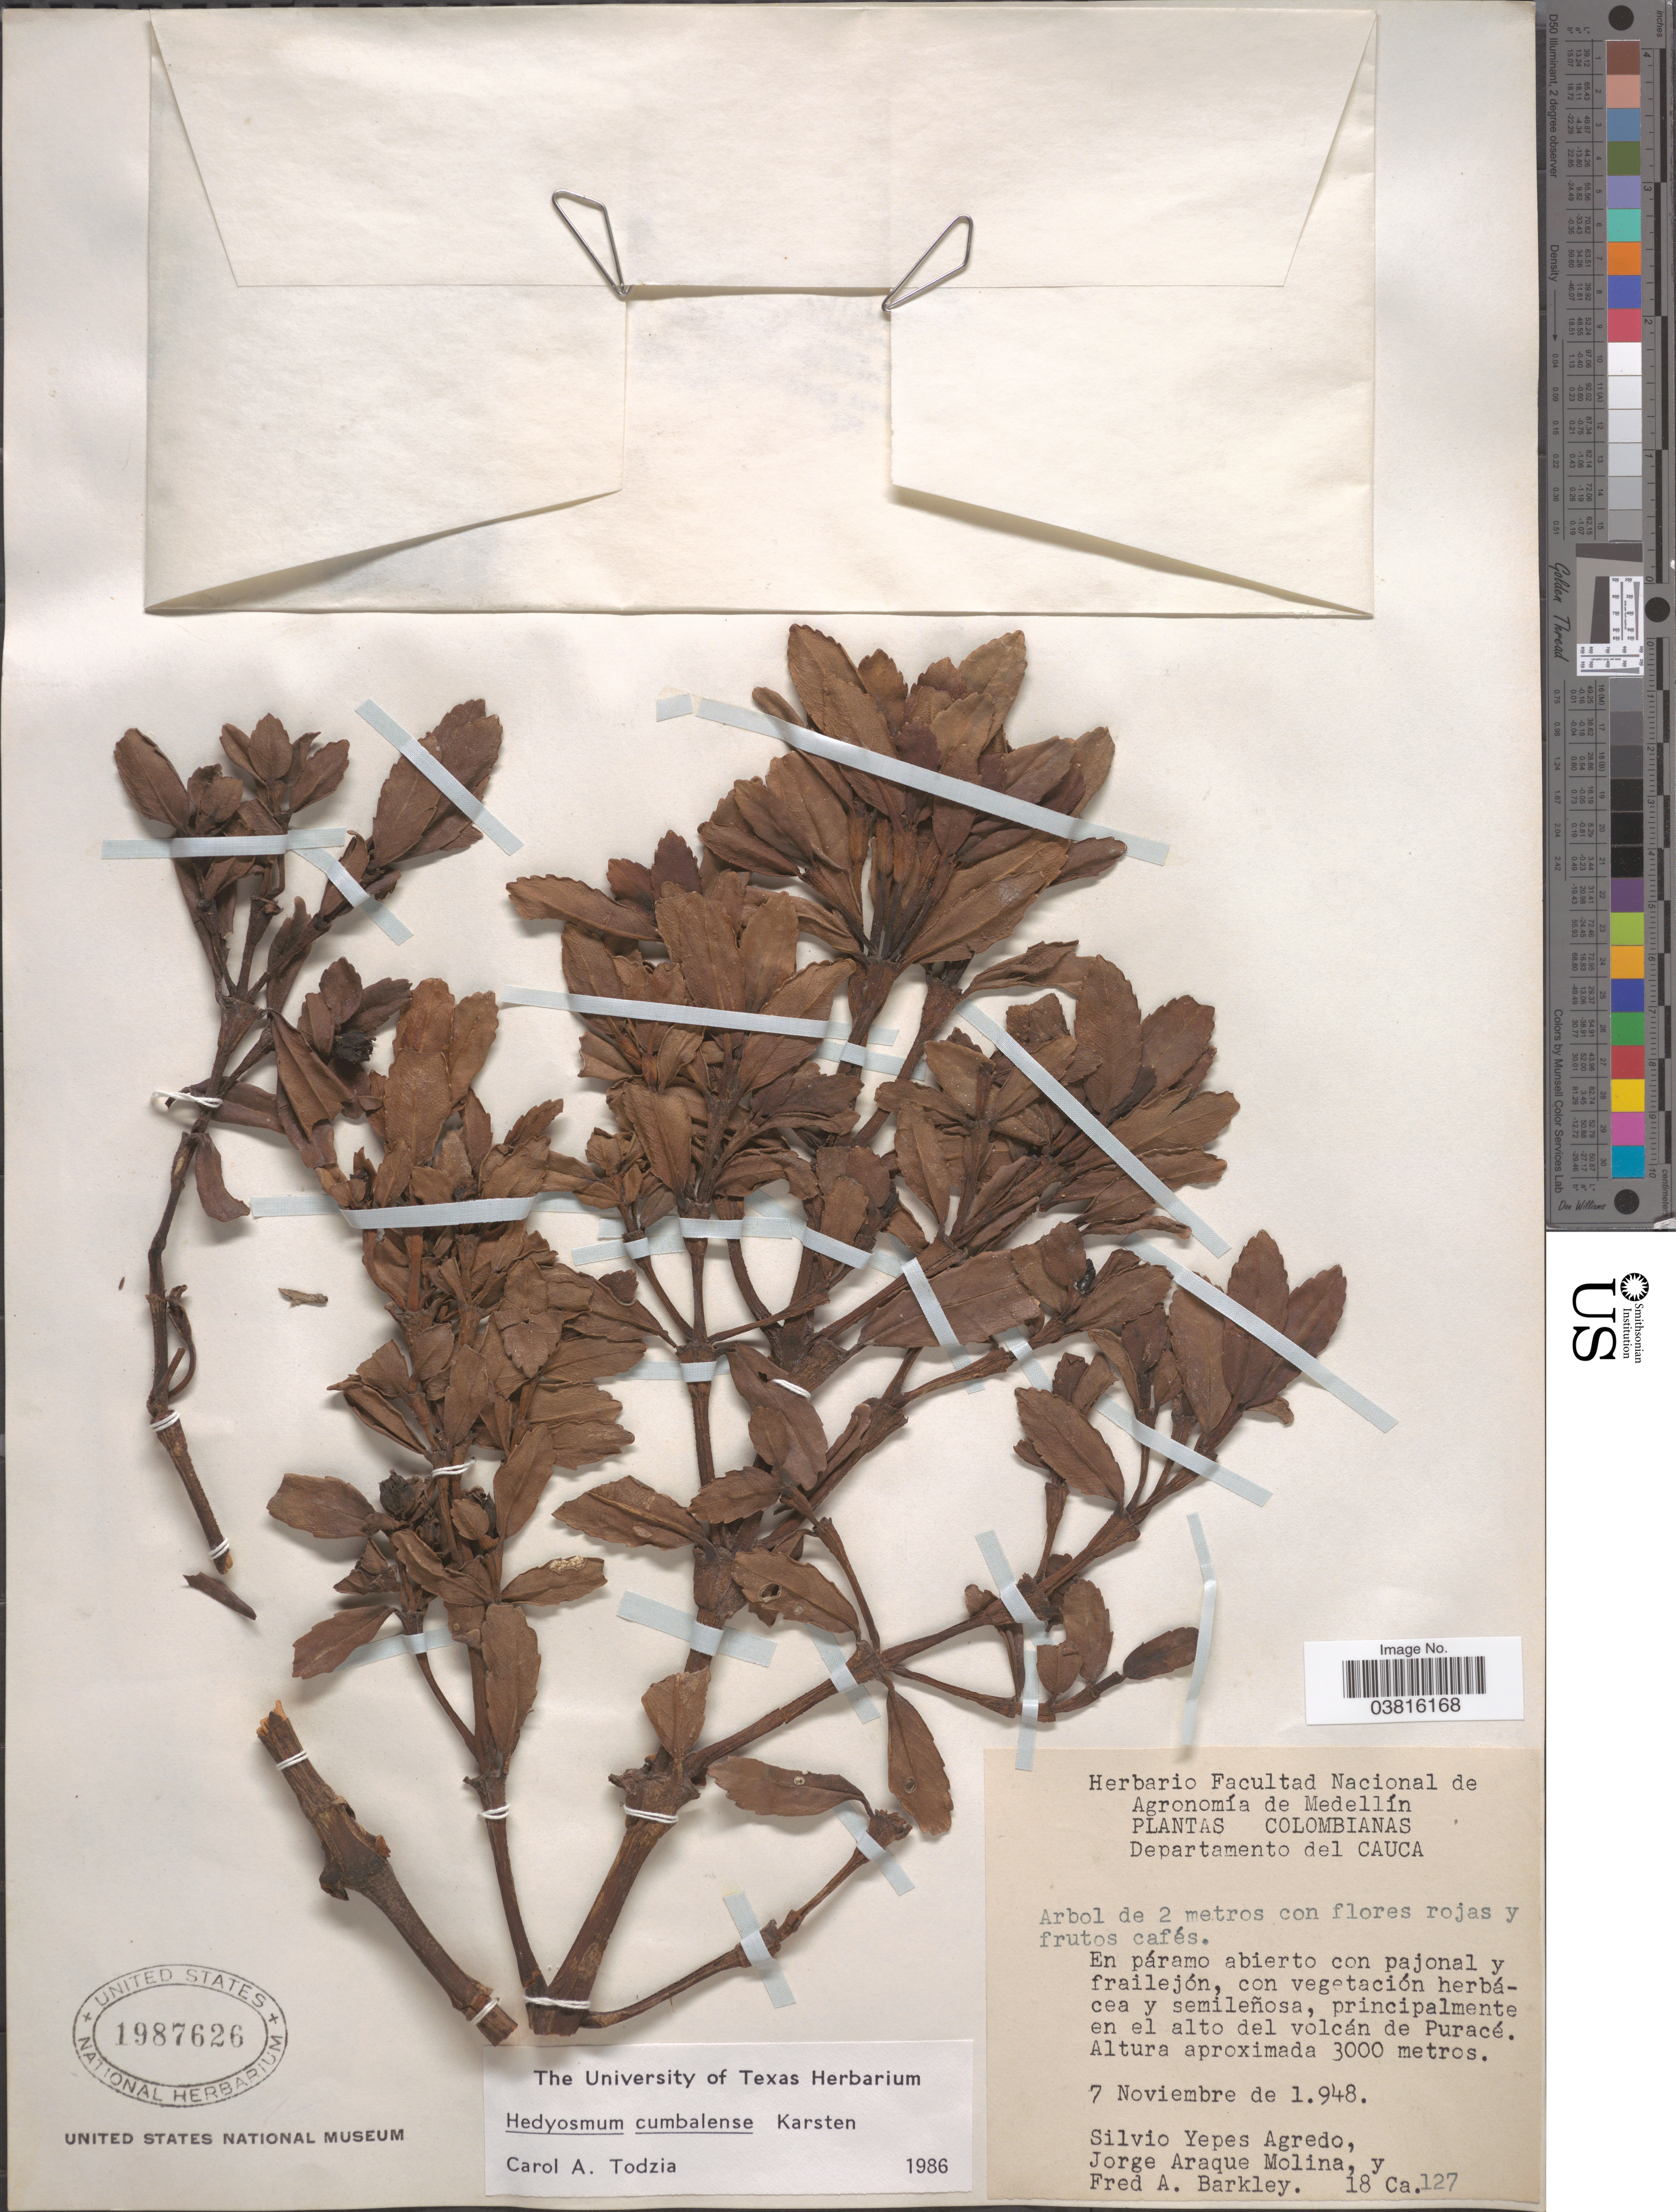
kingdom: Plantae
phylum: Tracheophyta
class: Magnoliopsida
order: Chloranthales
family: Chloranthaceae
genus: Hedyosmum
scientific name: Hedyosmum cumbalense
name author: H. Karst.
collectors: S. Yepes-Agredo, J. Araque Molina & F. A. Barkley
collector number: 18 Ca.127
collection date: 1948-11-07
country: Colombia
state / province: Cauca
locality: Departamento del Cauca. En páramo abierto con pajonal y frailejón, principalmente en el alto del volcán de Puracé.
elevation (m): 3000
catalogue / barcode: US 1987626